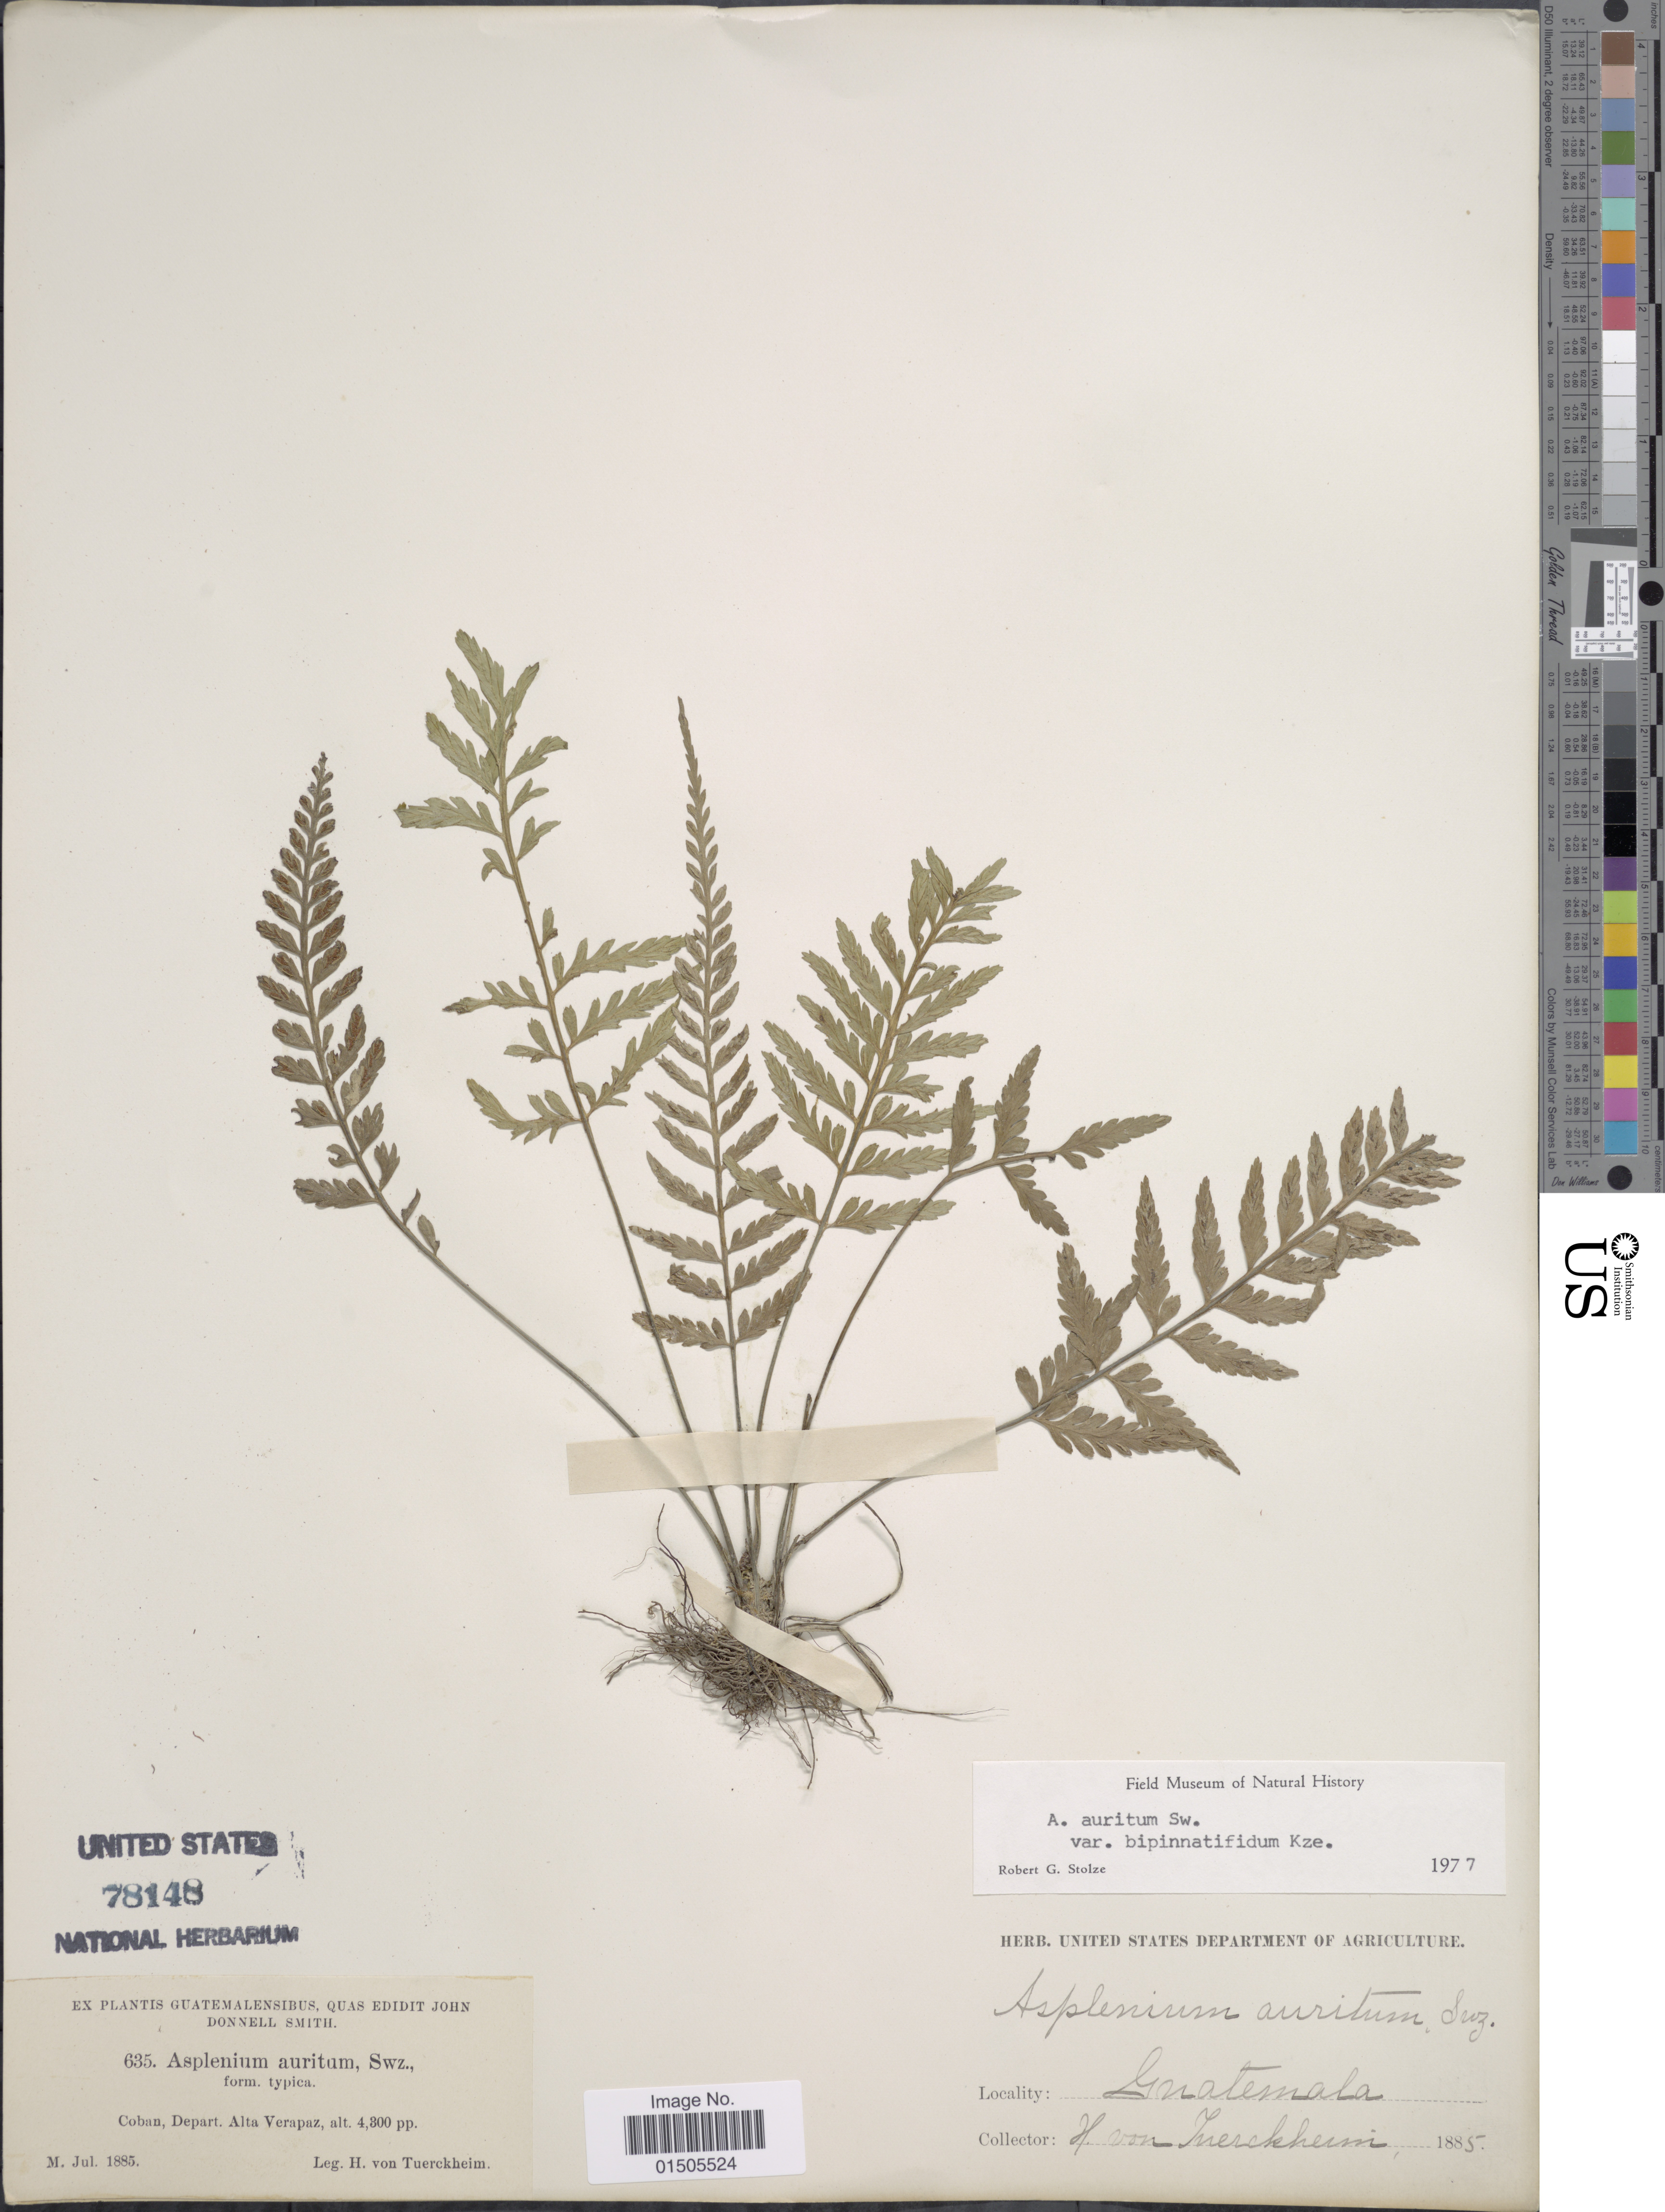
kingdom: Plantae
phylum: Tracheophyta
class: Polypodiopsida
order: Polypodiales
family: Aspleniaceae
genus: Asplenium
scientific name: Asplenium auritum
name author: Sw.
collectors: H. von Tuerckheim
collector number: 635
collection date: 1885-07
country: Guatemala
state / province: Alta Verapaz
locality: Coban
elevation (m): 1311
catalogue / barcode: US 78148